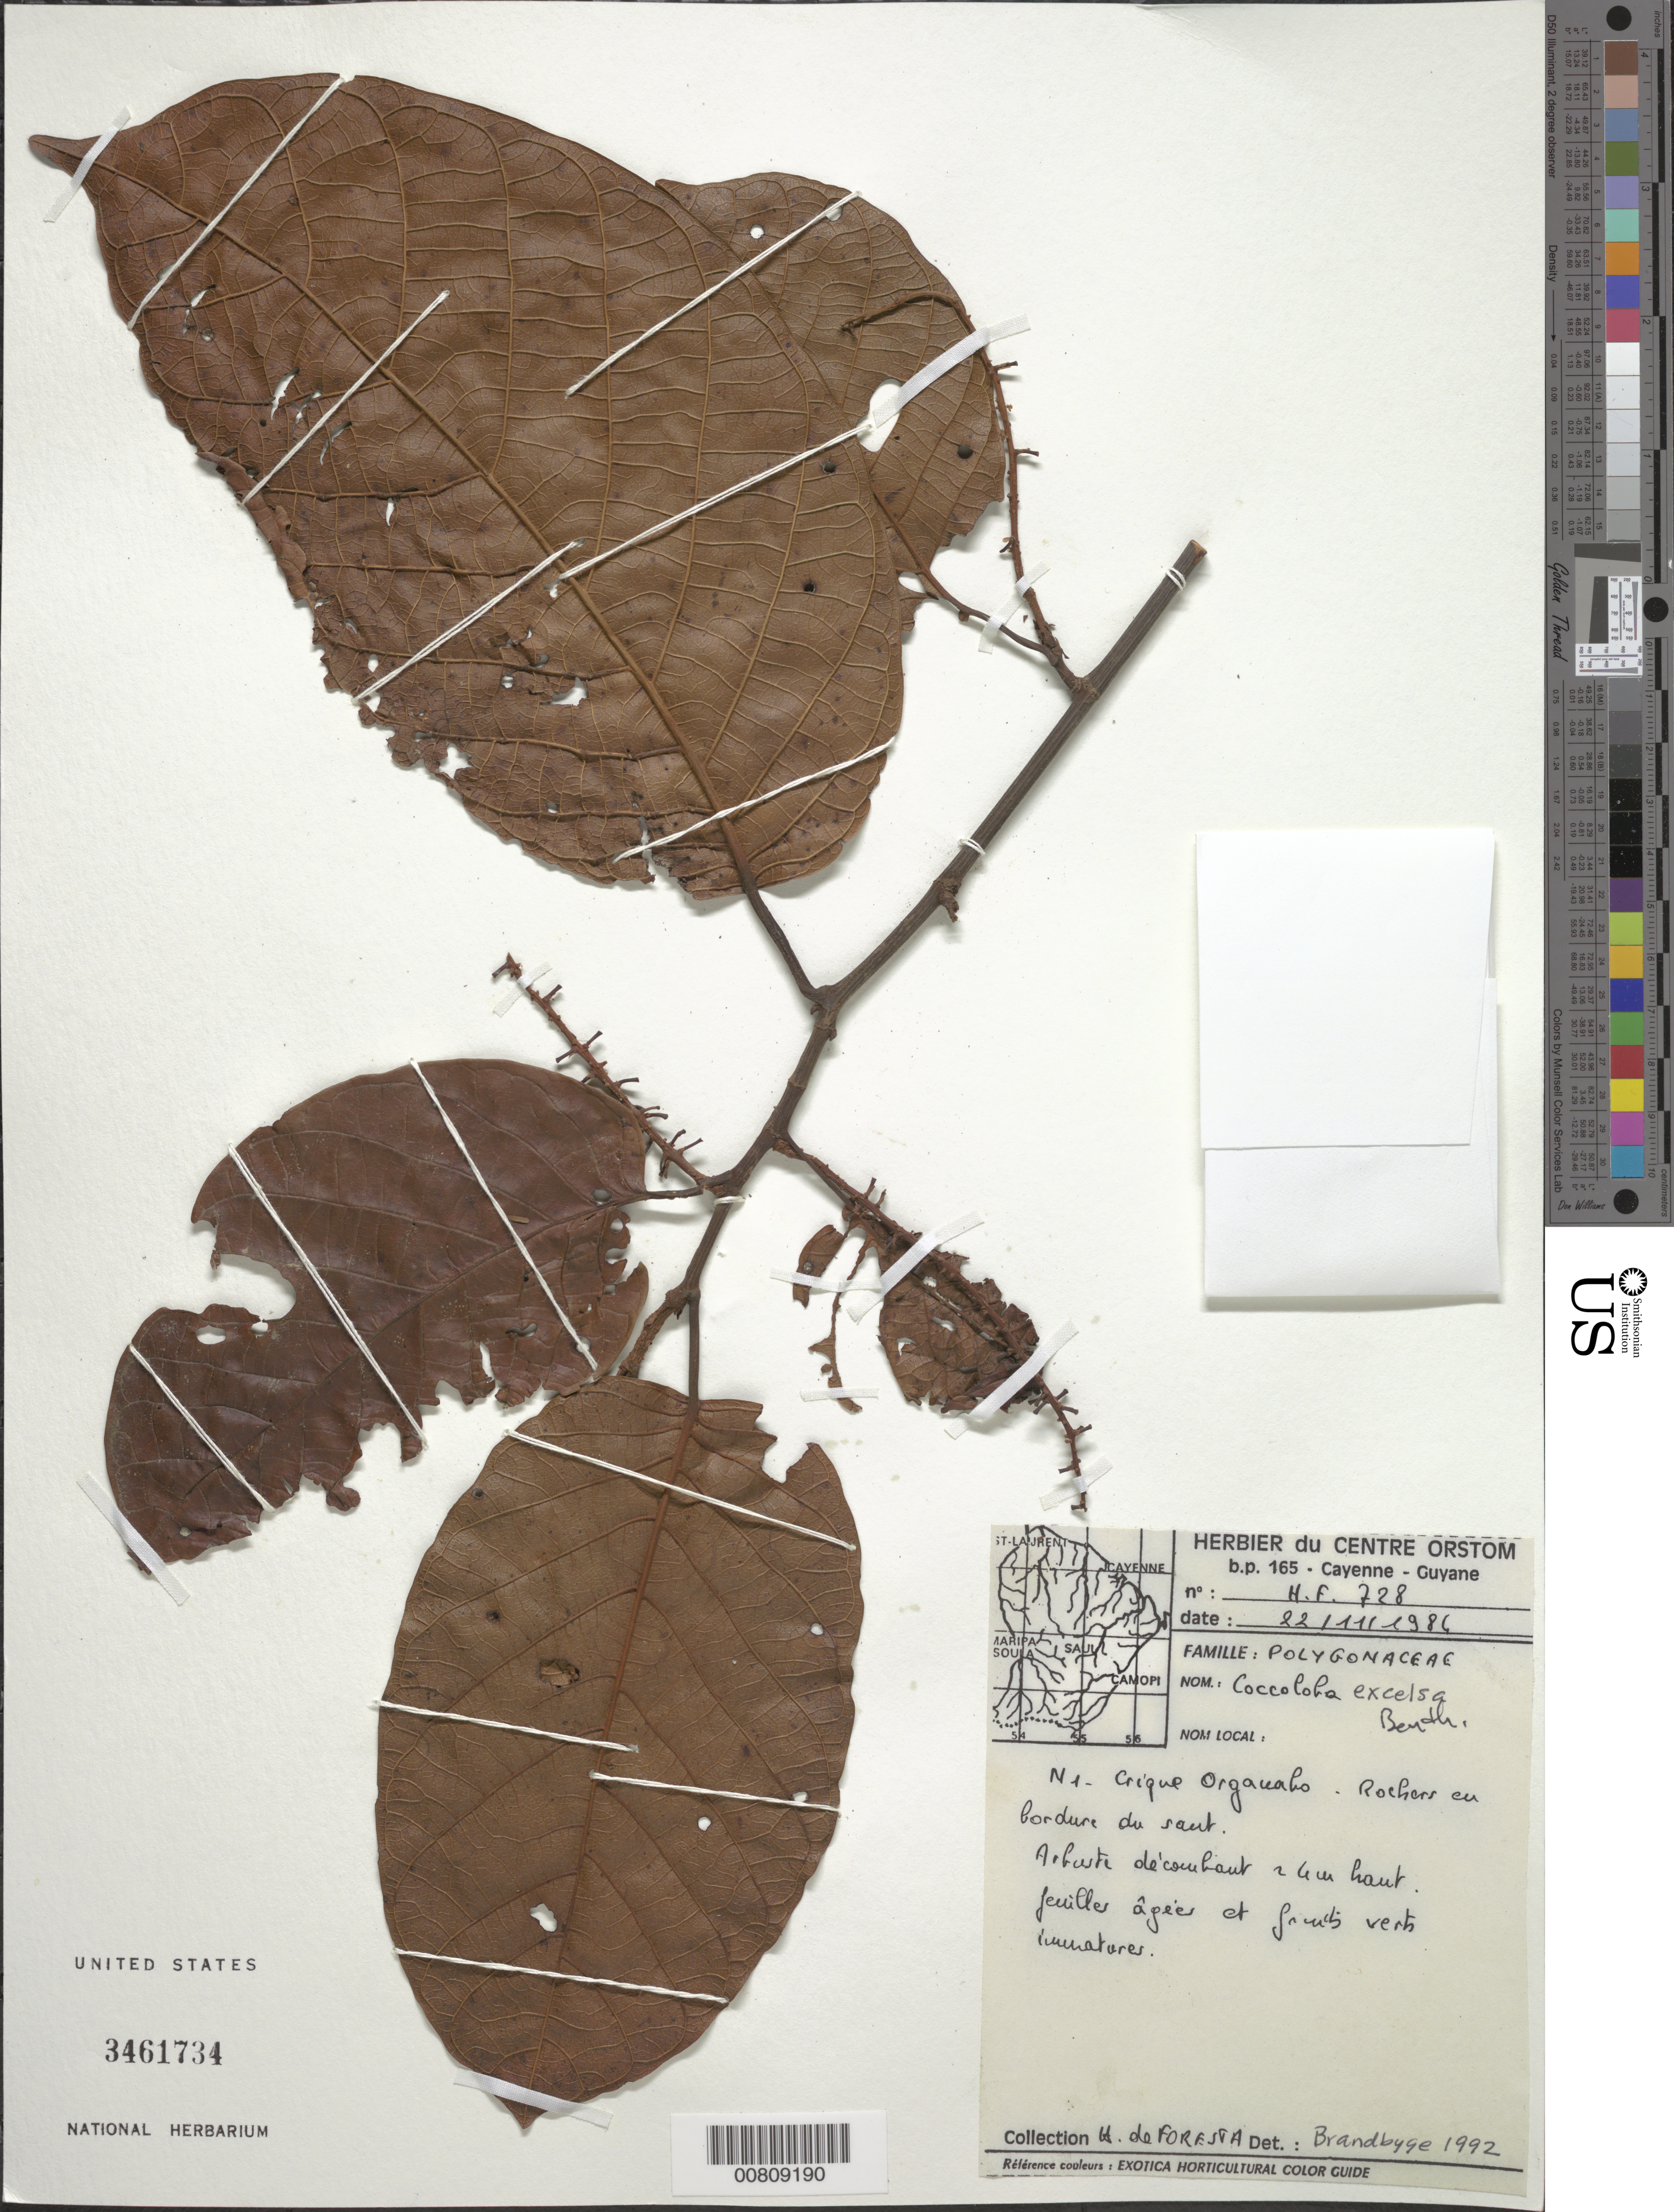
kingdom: Plantae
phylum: Tracheophyta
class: Magnoliopsida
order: Caryophyllales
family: Polygonaceae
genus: Coccoloba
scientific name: Coccoloba excelsa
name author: Benth.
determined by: Brandbyge, J.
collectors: H. de Foresta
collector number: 728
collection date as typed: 22-Nov-84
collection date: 1984-11-22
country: French Guiana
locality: Crique Organabo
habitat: Rochers en bordure du saut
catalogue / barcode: US 3461734